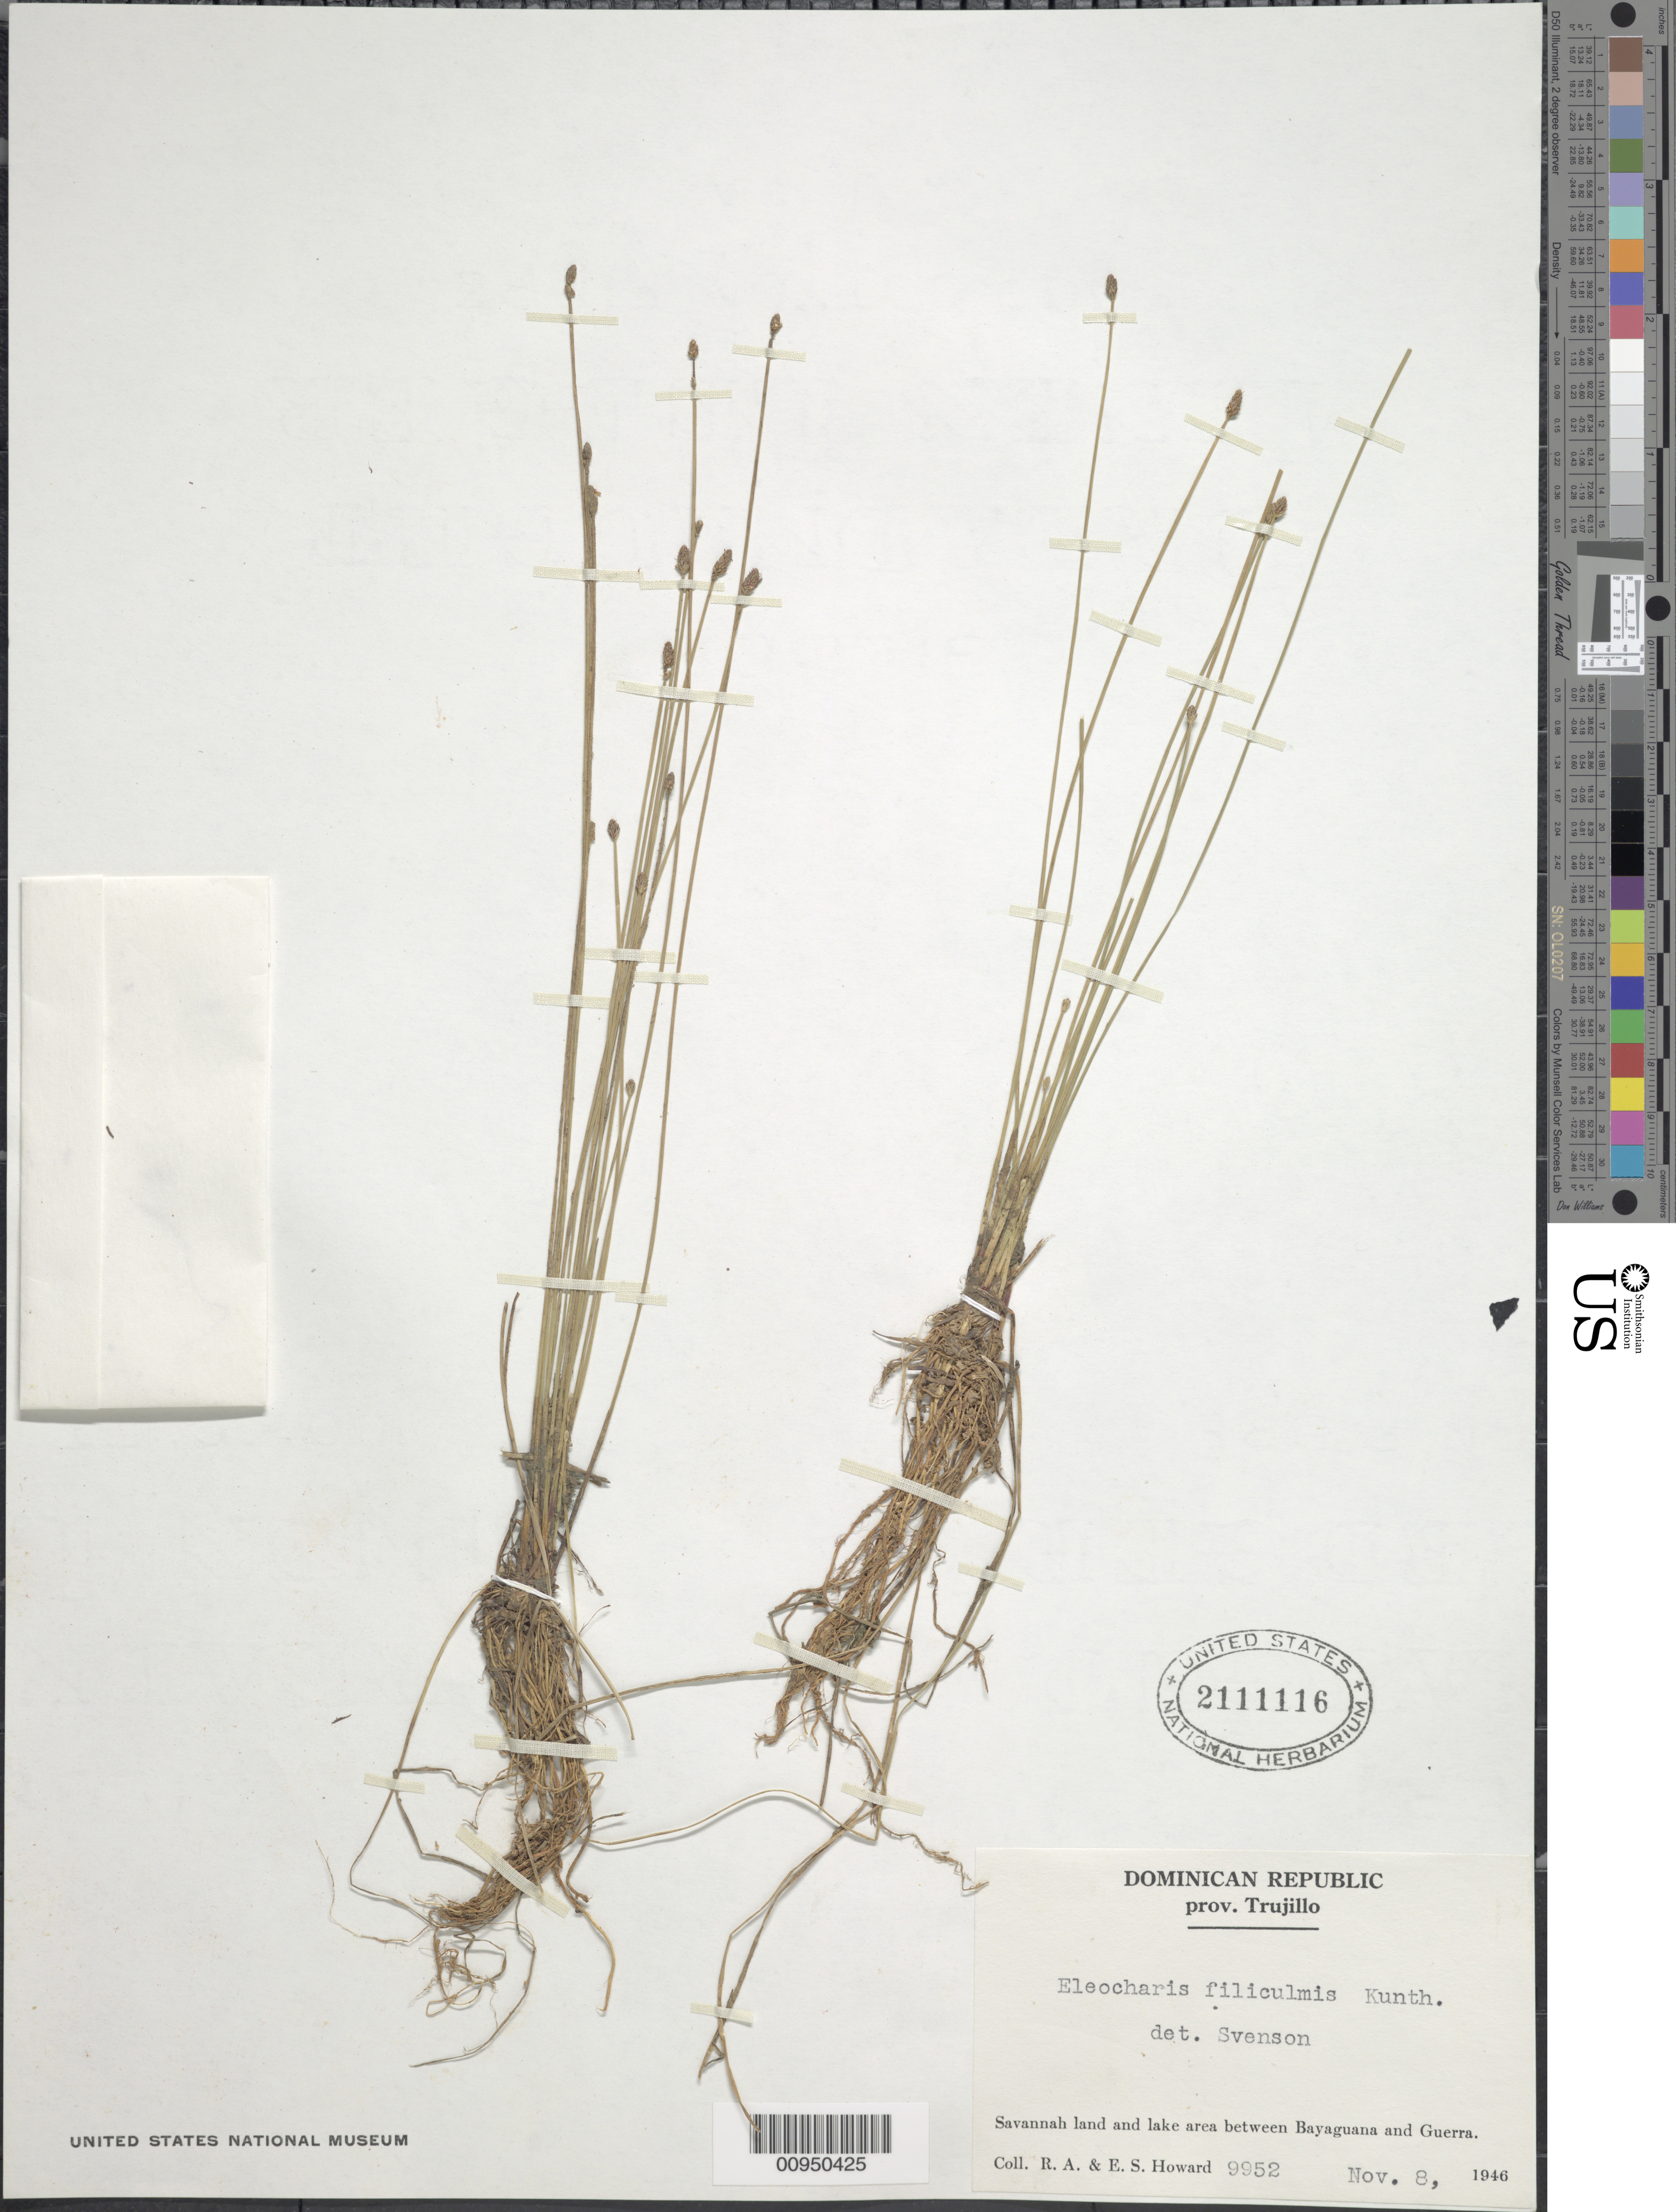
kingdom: Plantae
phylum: Tracheophyta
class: Liliopsida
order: Poales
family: Cyperaceae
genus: Eleocharis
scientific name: Eleocharis filiculmis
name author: Kunth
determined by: Svenson, --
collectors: R. A. Howard & E. S. Howard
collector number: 9952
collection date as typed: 08 Nov 1946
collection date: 1946-11-08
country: Dominican Republic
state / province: Santo Domingo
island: Hispaniola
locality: Savannah land and lake area between Bayaguana and Guerra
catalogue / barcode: US 2111116